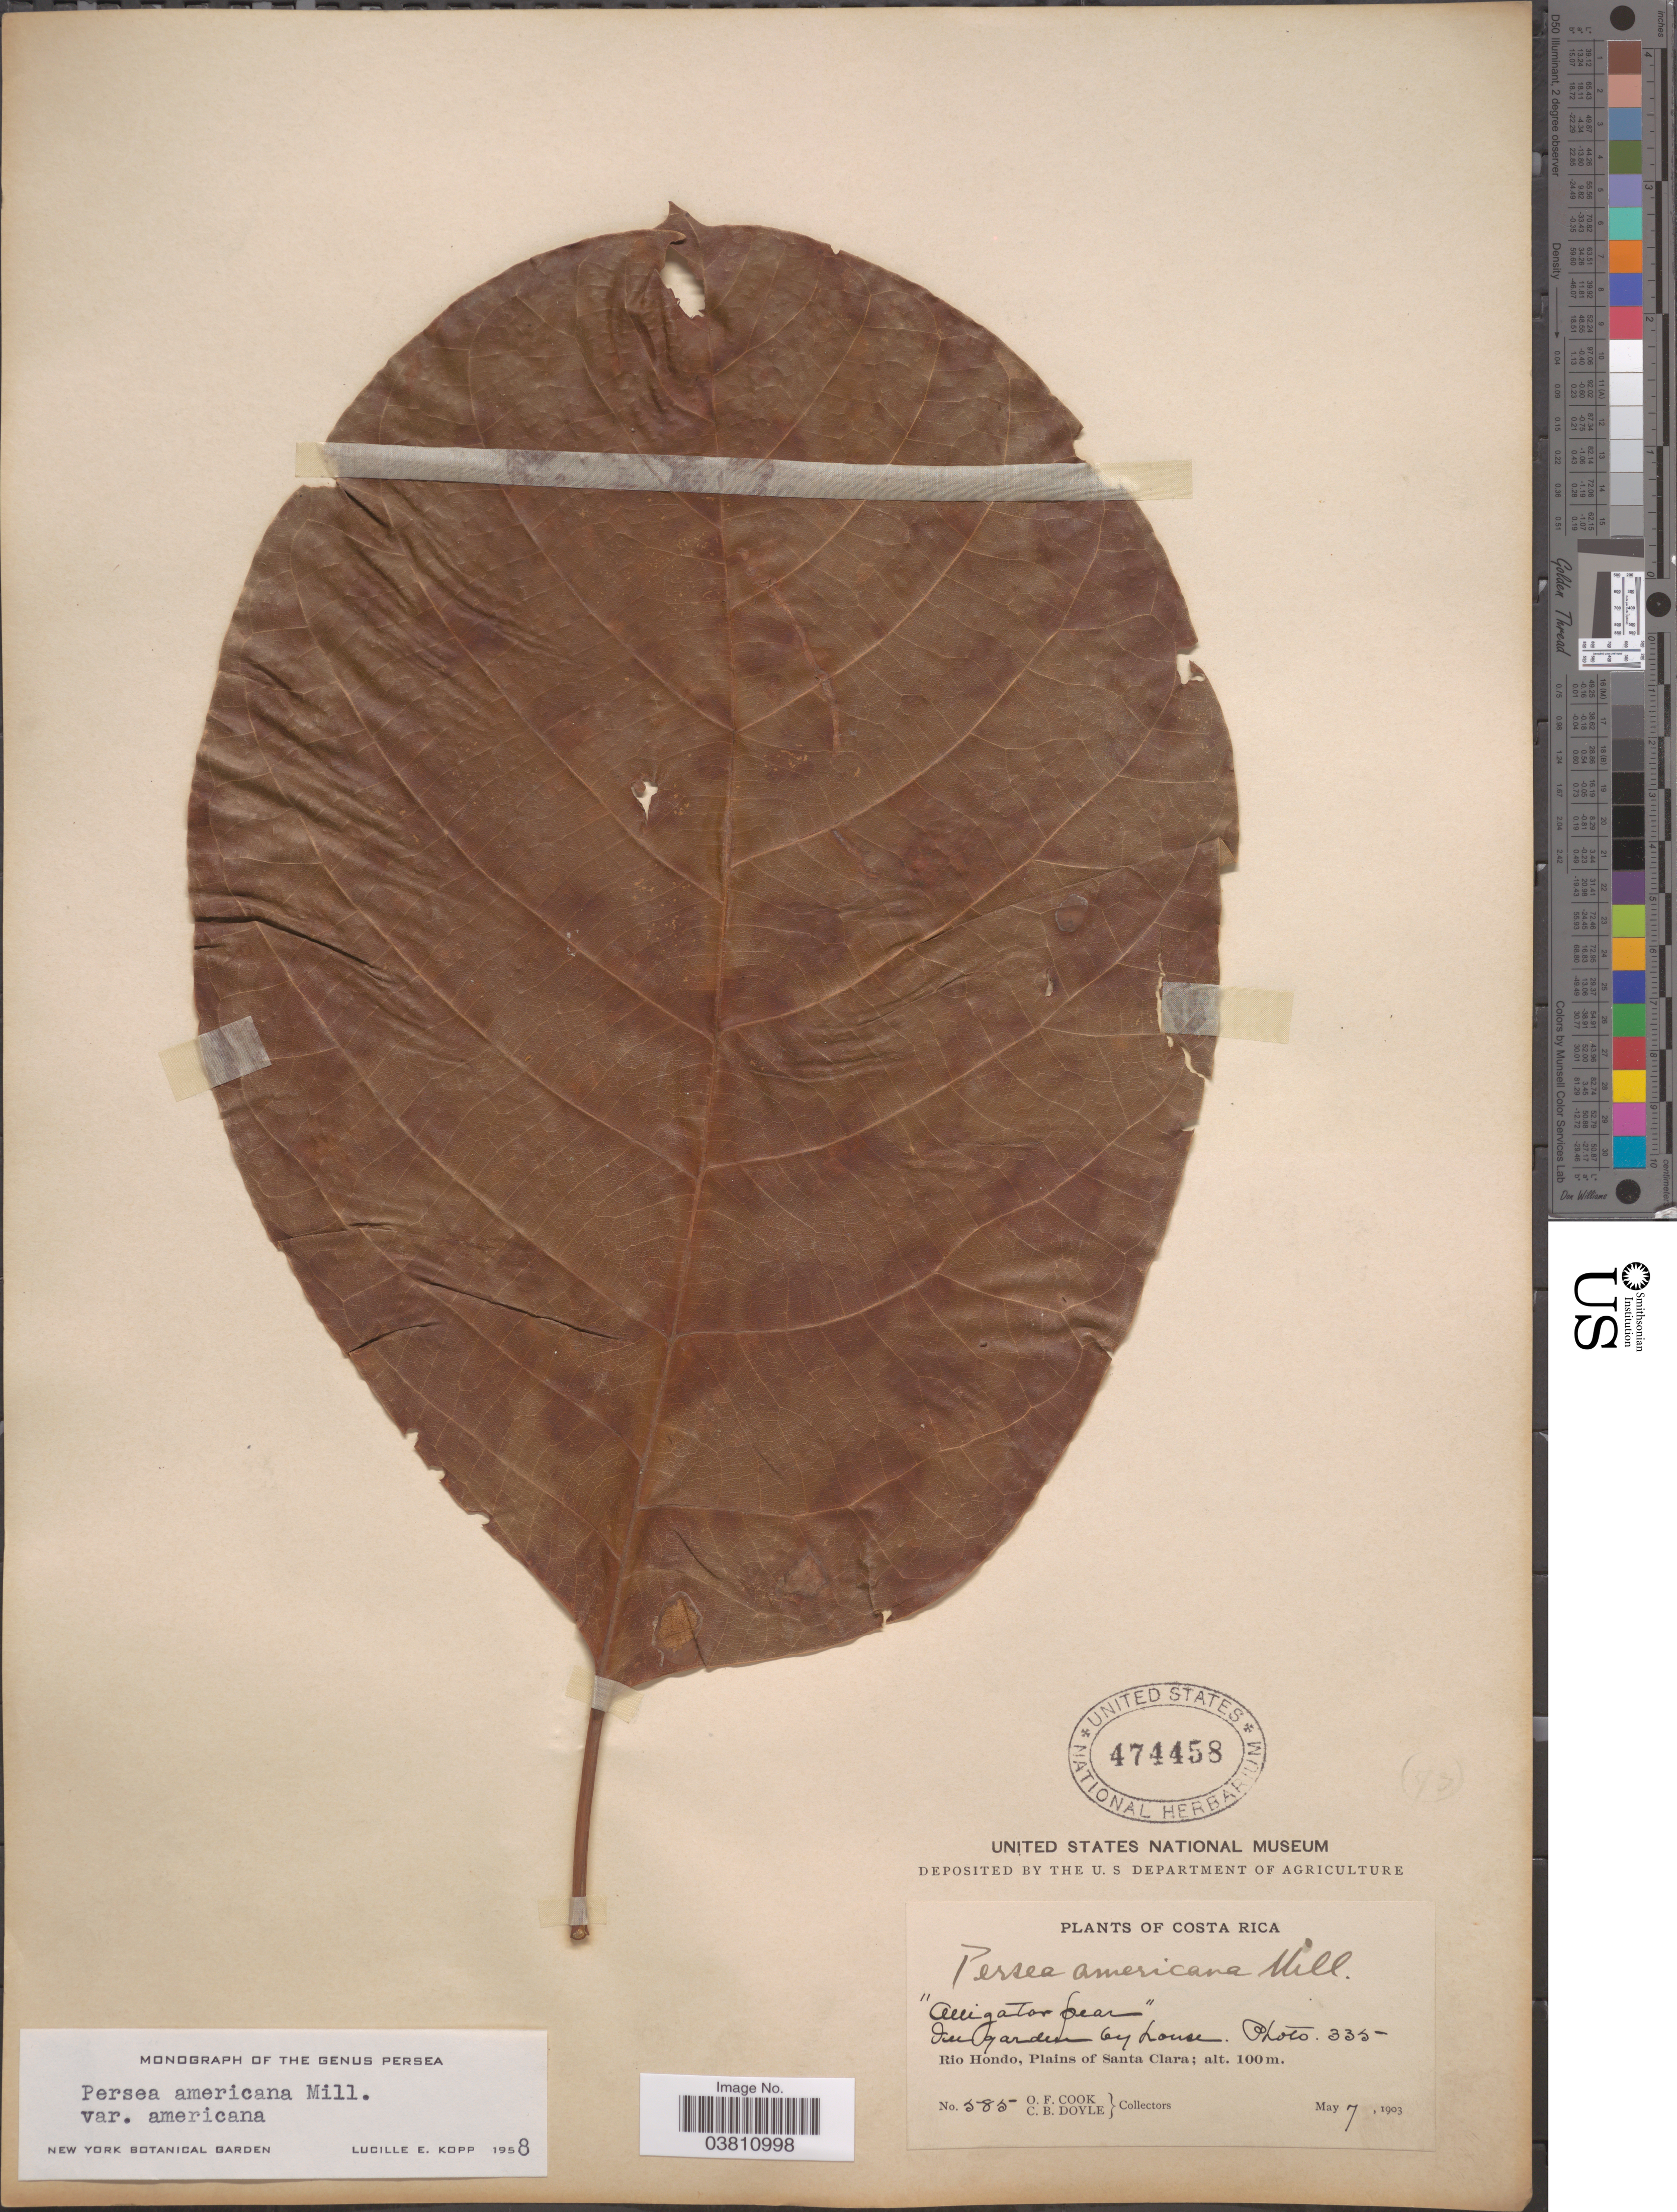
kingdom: Plantae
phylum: Tracheophyta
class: Magnoliopsida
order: Laurales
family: Lauraceae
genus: Persea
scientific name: Persea americana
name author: Mill.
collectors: O. F. Cook & C. Doyle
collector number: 585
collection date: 1903-05-07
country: Costa Rica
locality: Rio Hondo, Plains of Santa Clara.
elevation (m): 100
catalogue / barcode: US 474458